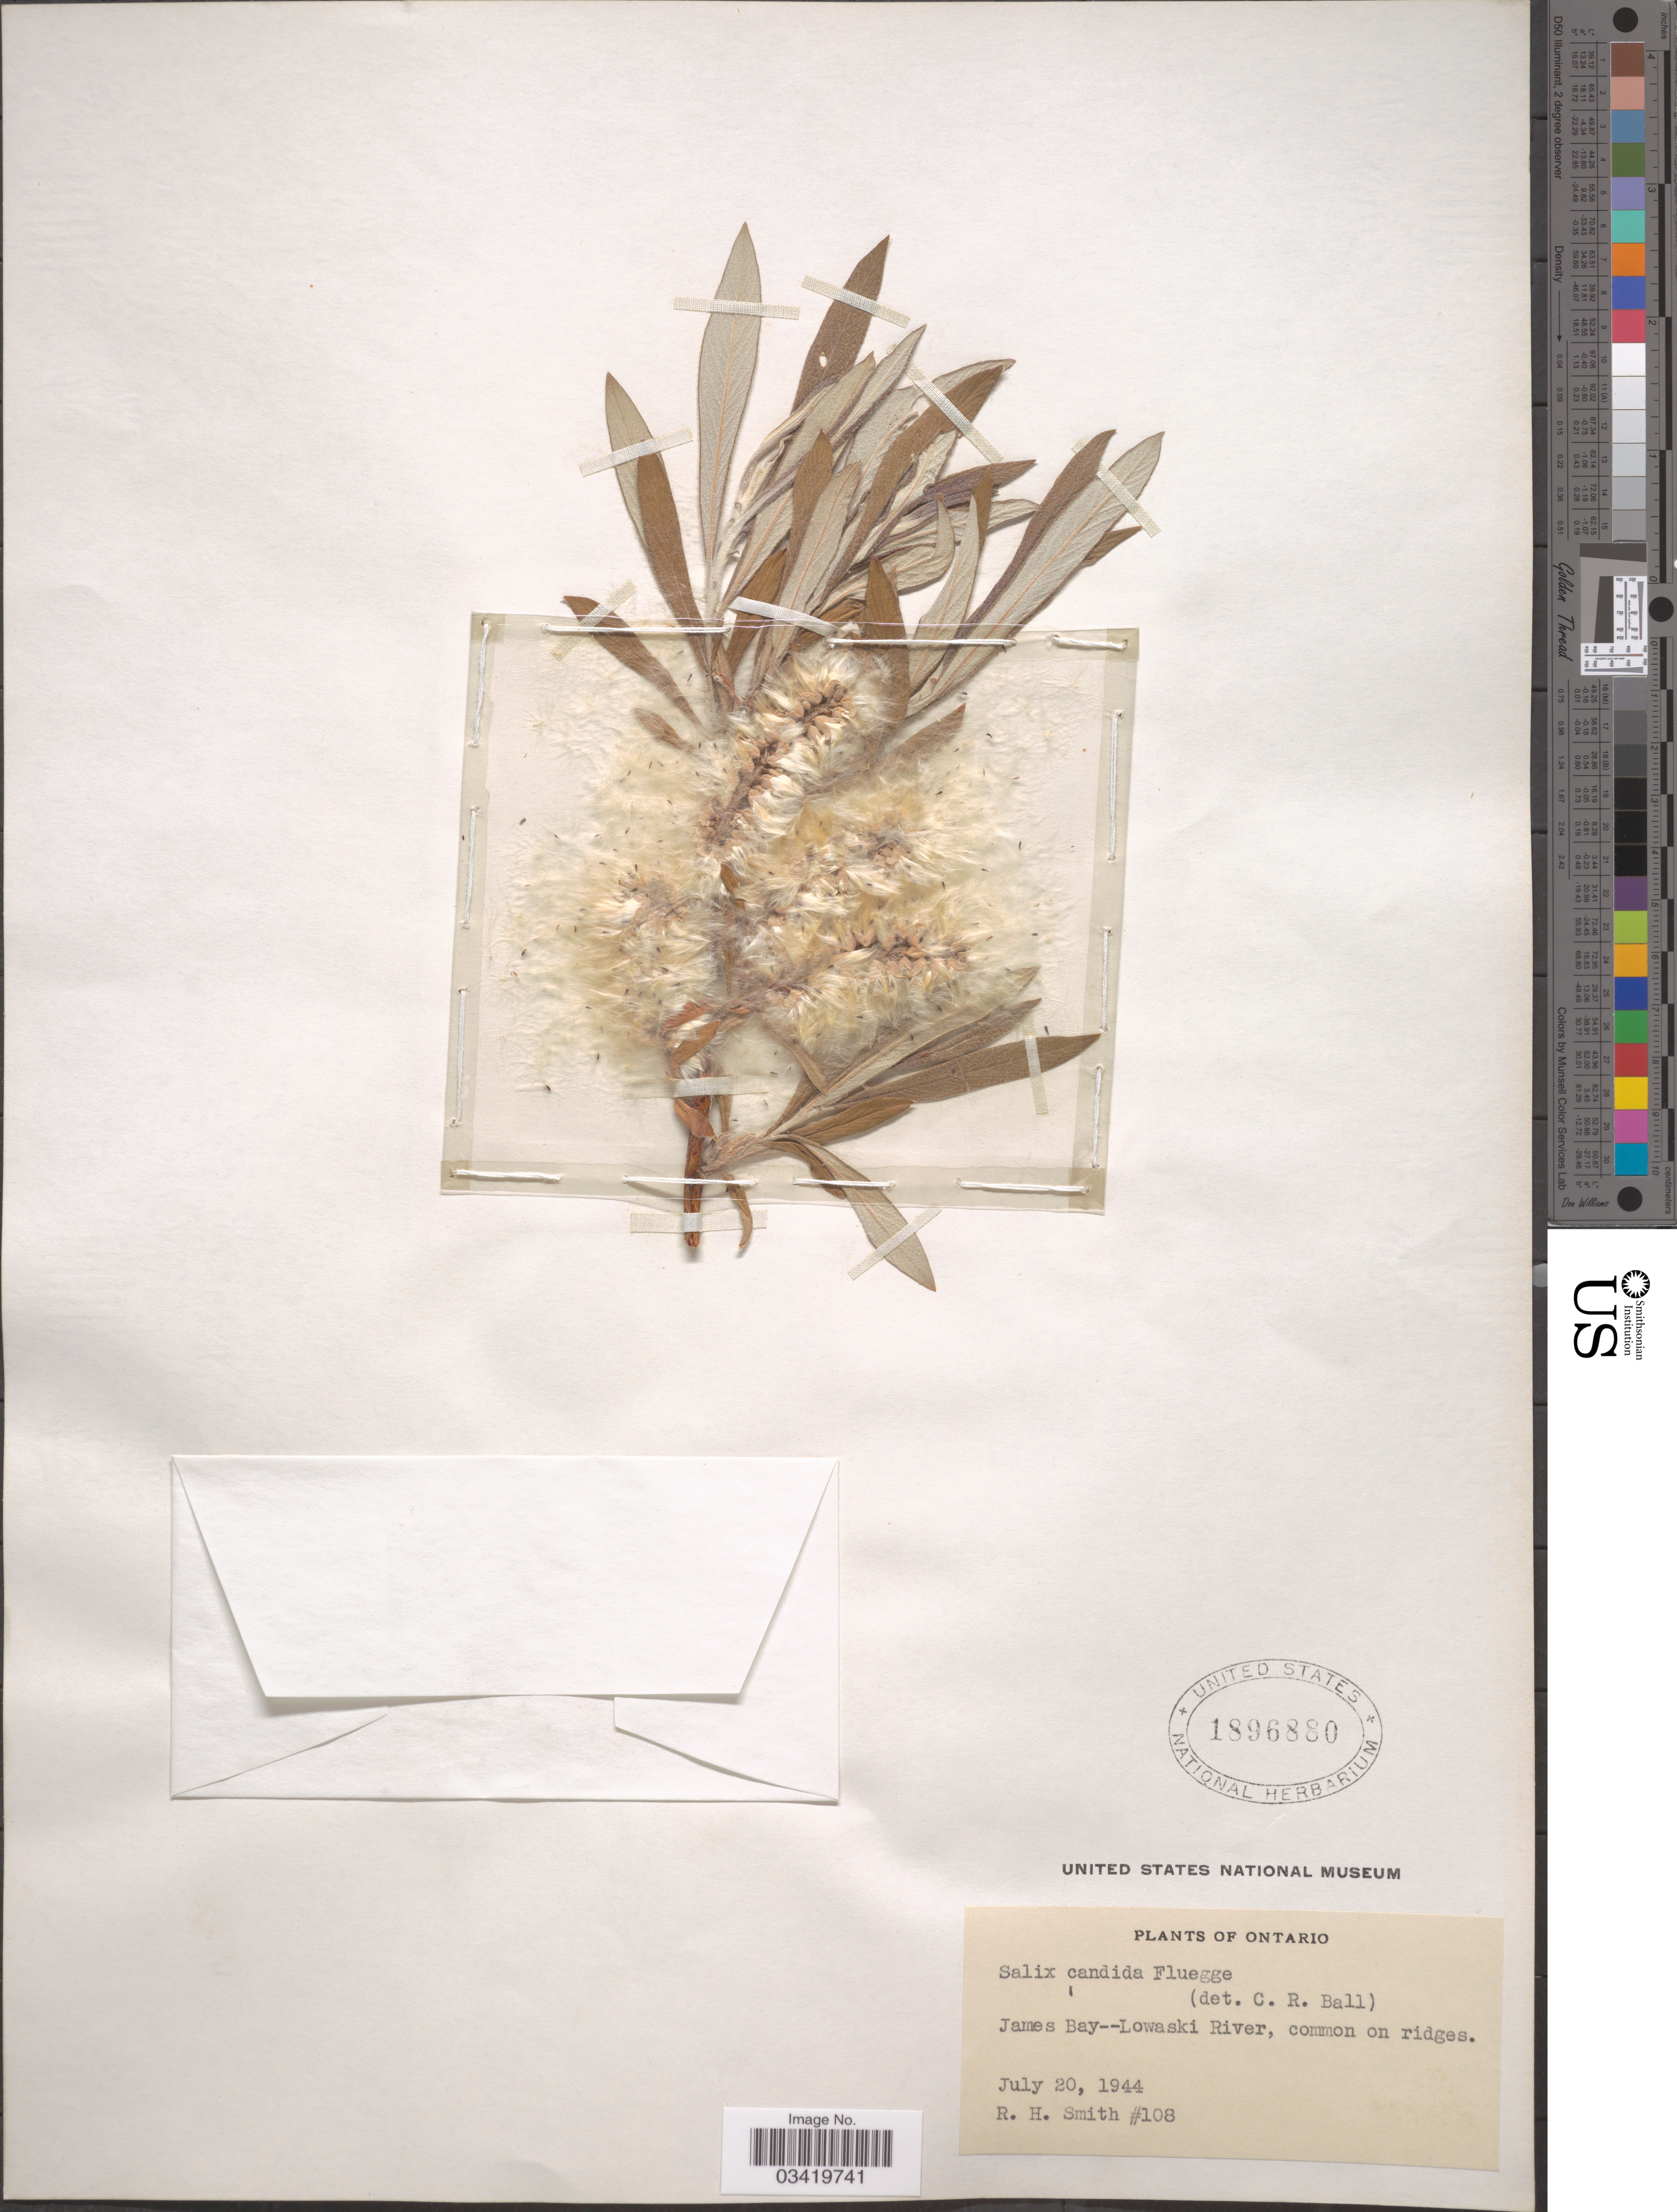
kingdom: Plantae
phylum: Tracheophyta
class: Magnoliopsida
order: Malpighiales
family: Salicaceae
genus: Salix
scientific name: Salix candida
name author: Flüggé ex Willd.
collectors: R. H. Smith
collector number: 108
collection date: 1944-07-20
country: Canada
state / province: Ontario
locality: James Bay--Lowaski River.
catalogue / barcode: US 1896880